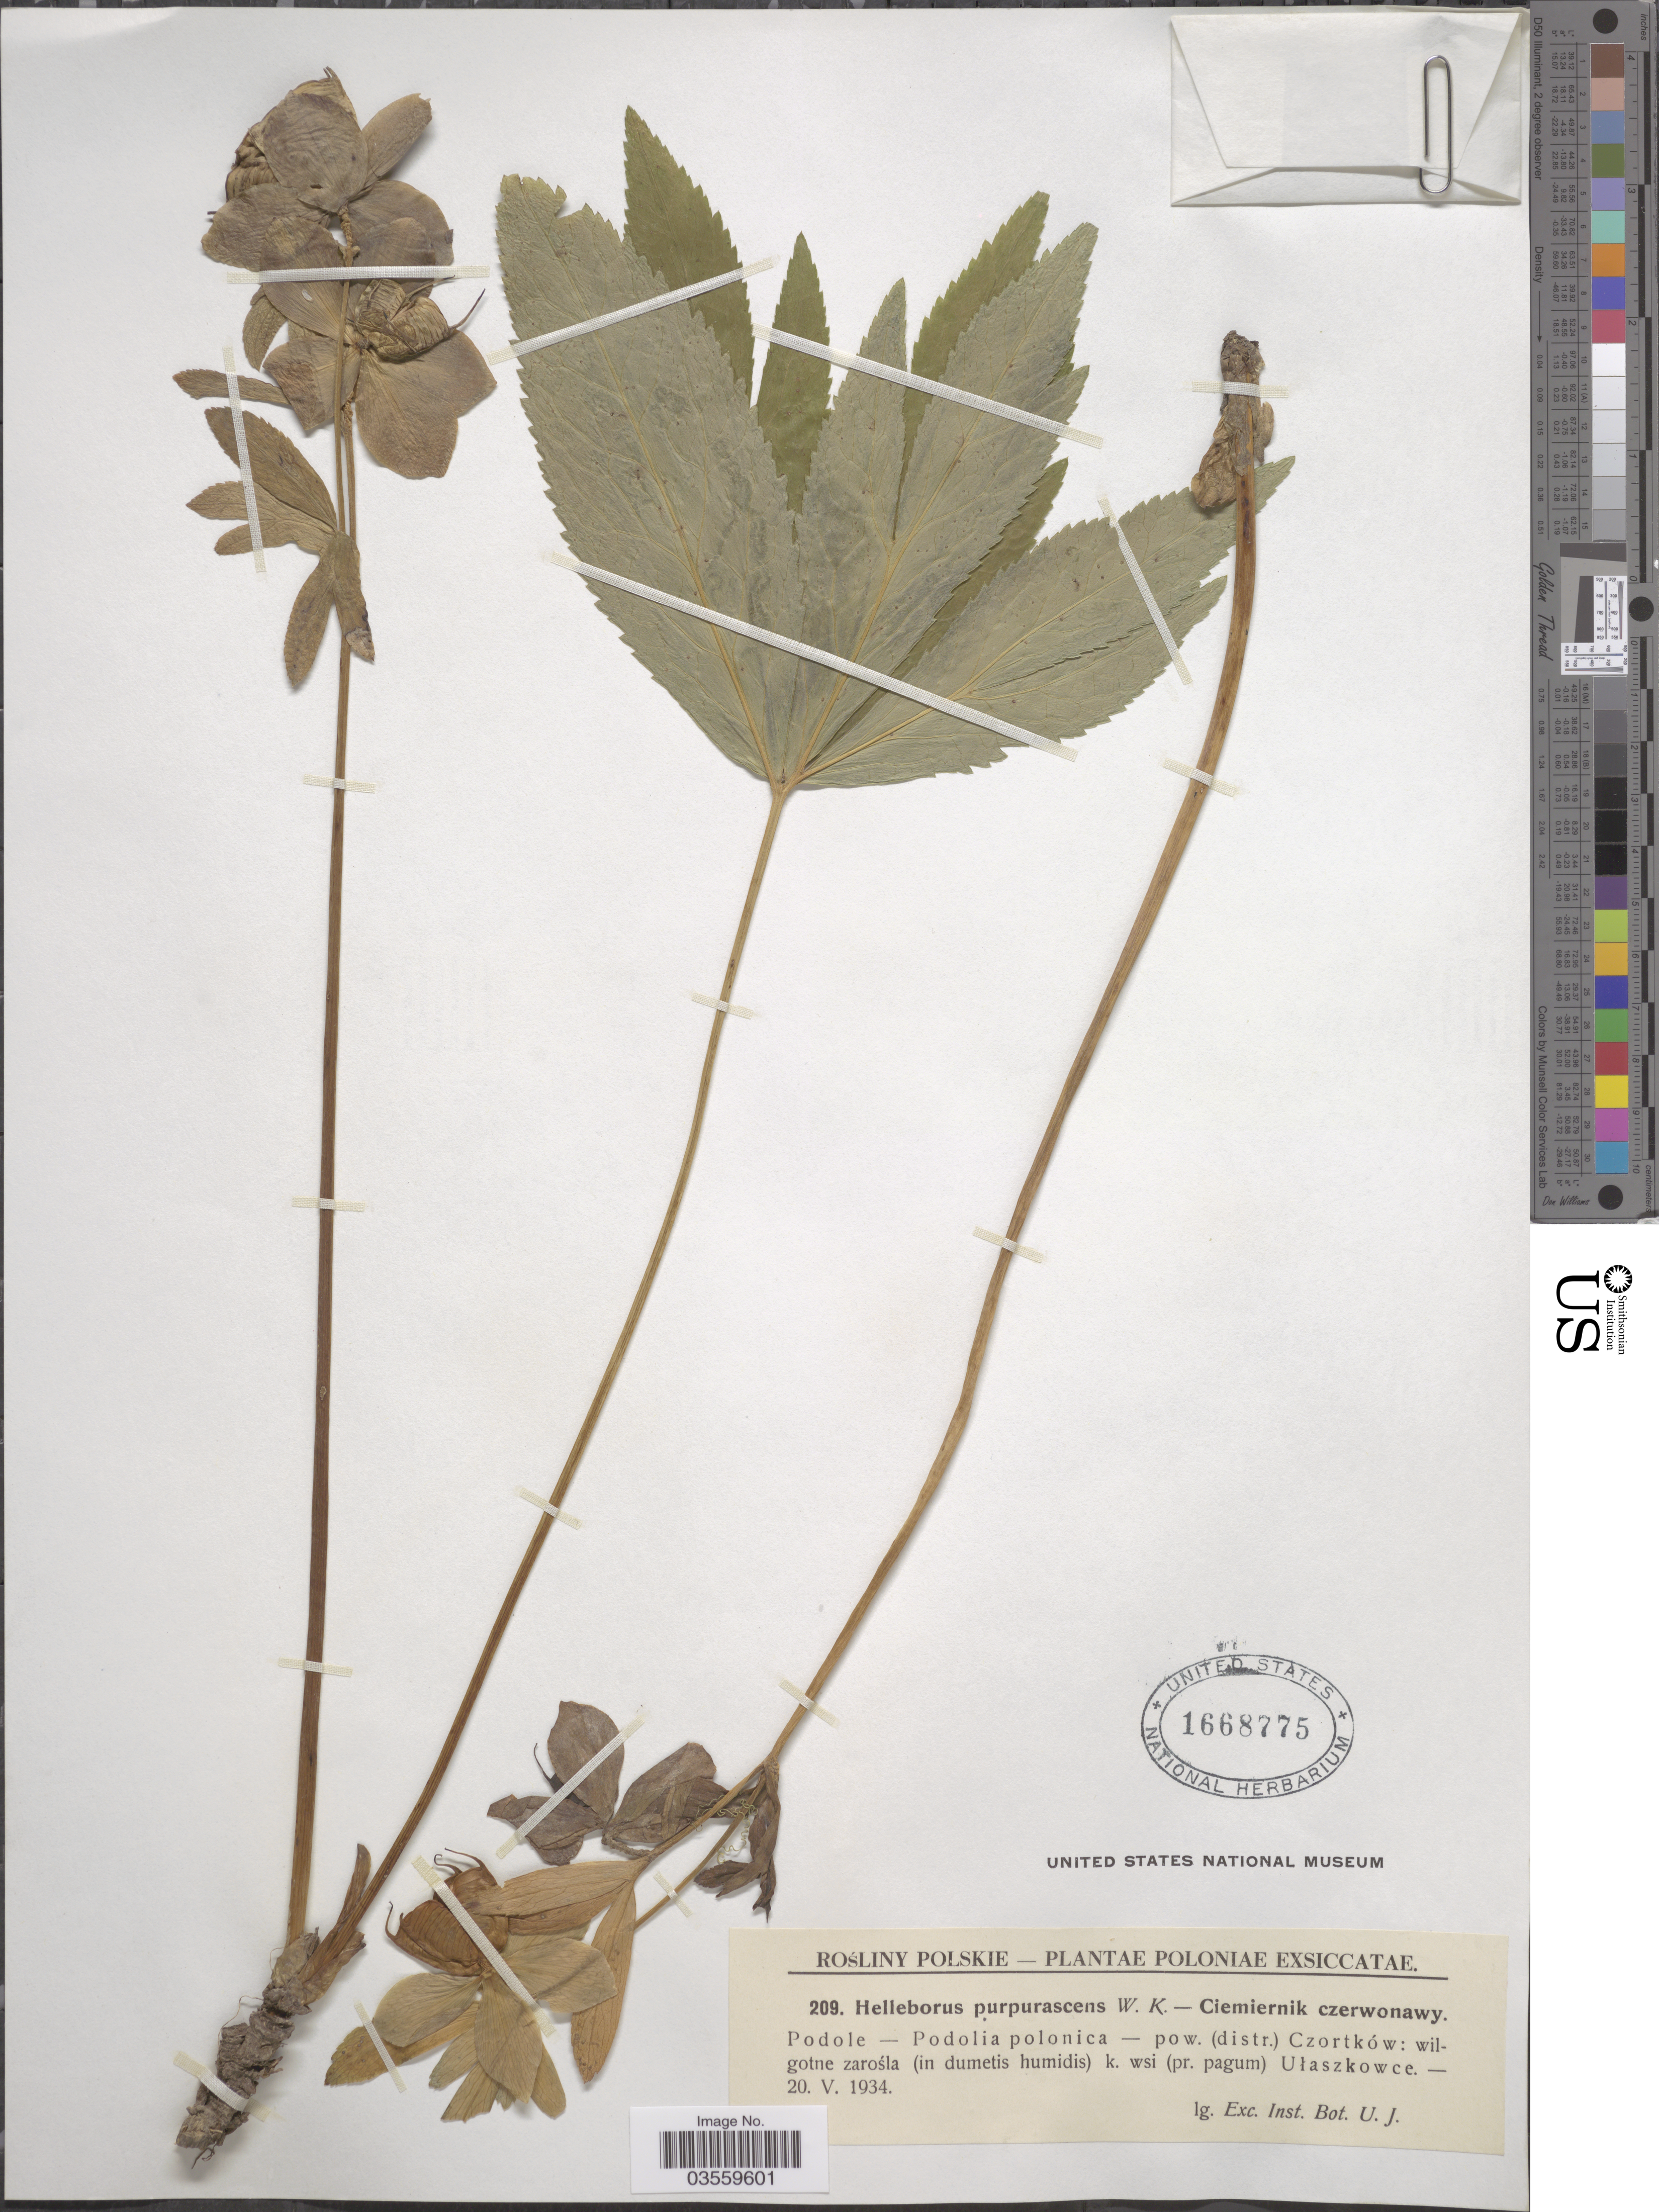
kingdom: Plantae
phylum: Tracheophyta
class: Magnoliopsida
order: Ranunculales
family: Ranunculaceae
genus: Helleborus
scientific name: Helleborus purpurascens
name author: Waldst. & Kit.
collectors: Exc. Inst. Bot. U. J.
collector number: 209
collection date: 1934-05-20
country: Poland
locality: Podole-Podolia polonica-pow. (distr.) Czortków: wilgotne zarośla (in dumetis humidis) k. wsi (pr. pagum) Ułaszkowce.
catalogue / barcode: US 1668775